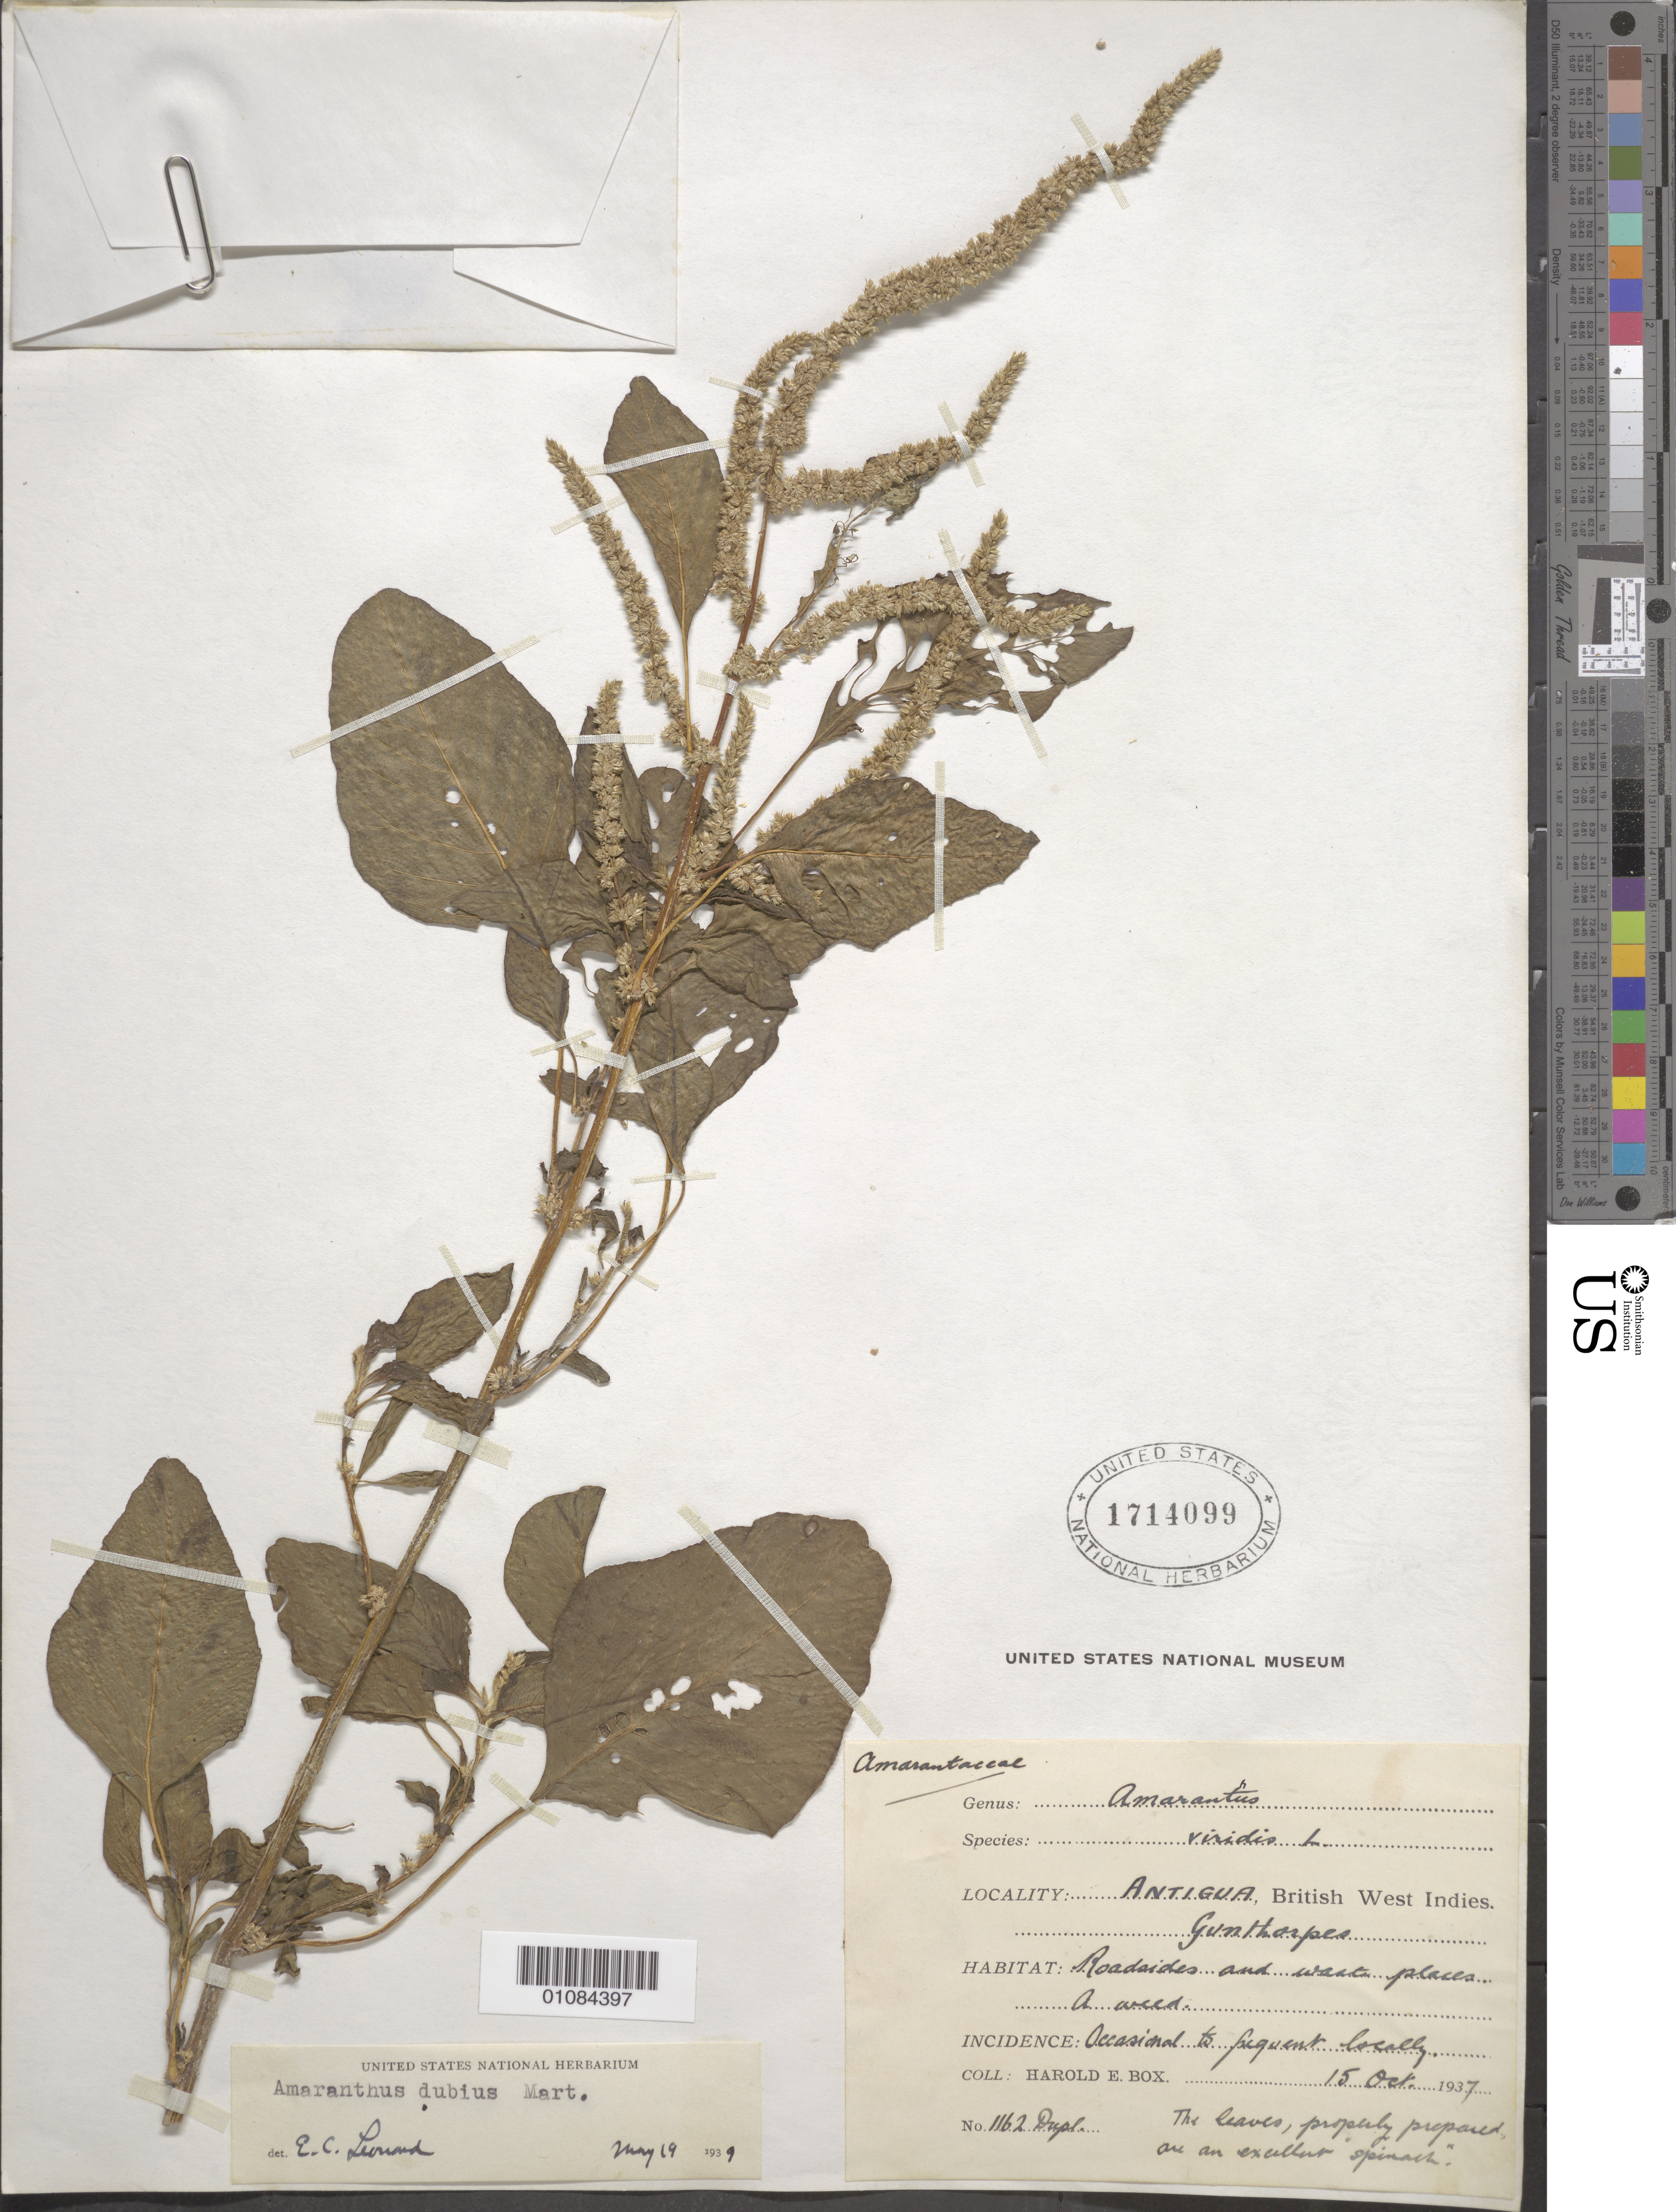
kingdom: Plantae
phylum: Tracheophyta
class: Magnoliopsida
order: Caryophyllales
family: Amaranthaceae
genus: Amaranthus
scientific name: Amaranthus dubius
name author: Mart. ex Thell.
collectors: H. E. Box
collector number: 1162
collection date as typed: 15 Oct 1937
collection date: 1937-10-15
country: Antigua and Barbuda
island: Antigua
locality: Gunthorpes.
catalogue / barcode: US 1714099